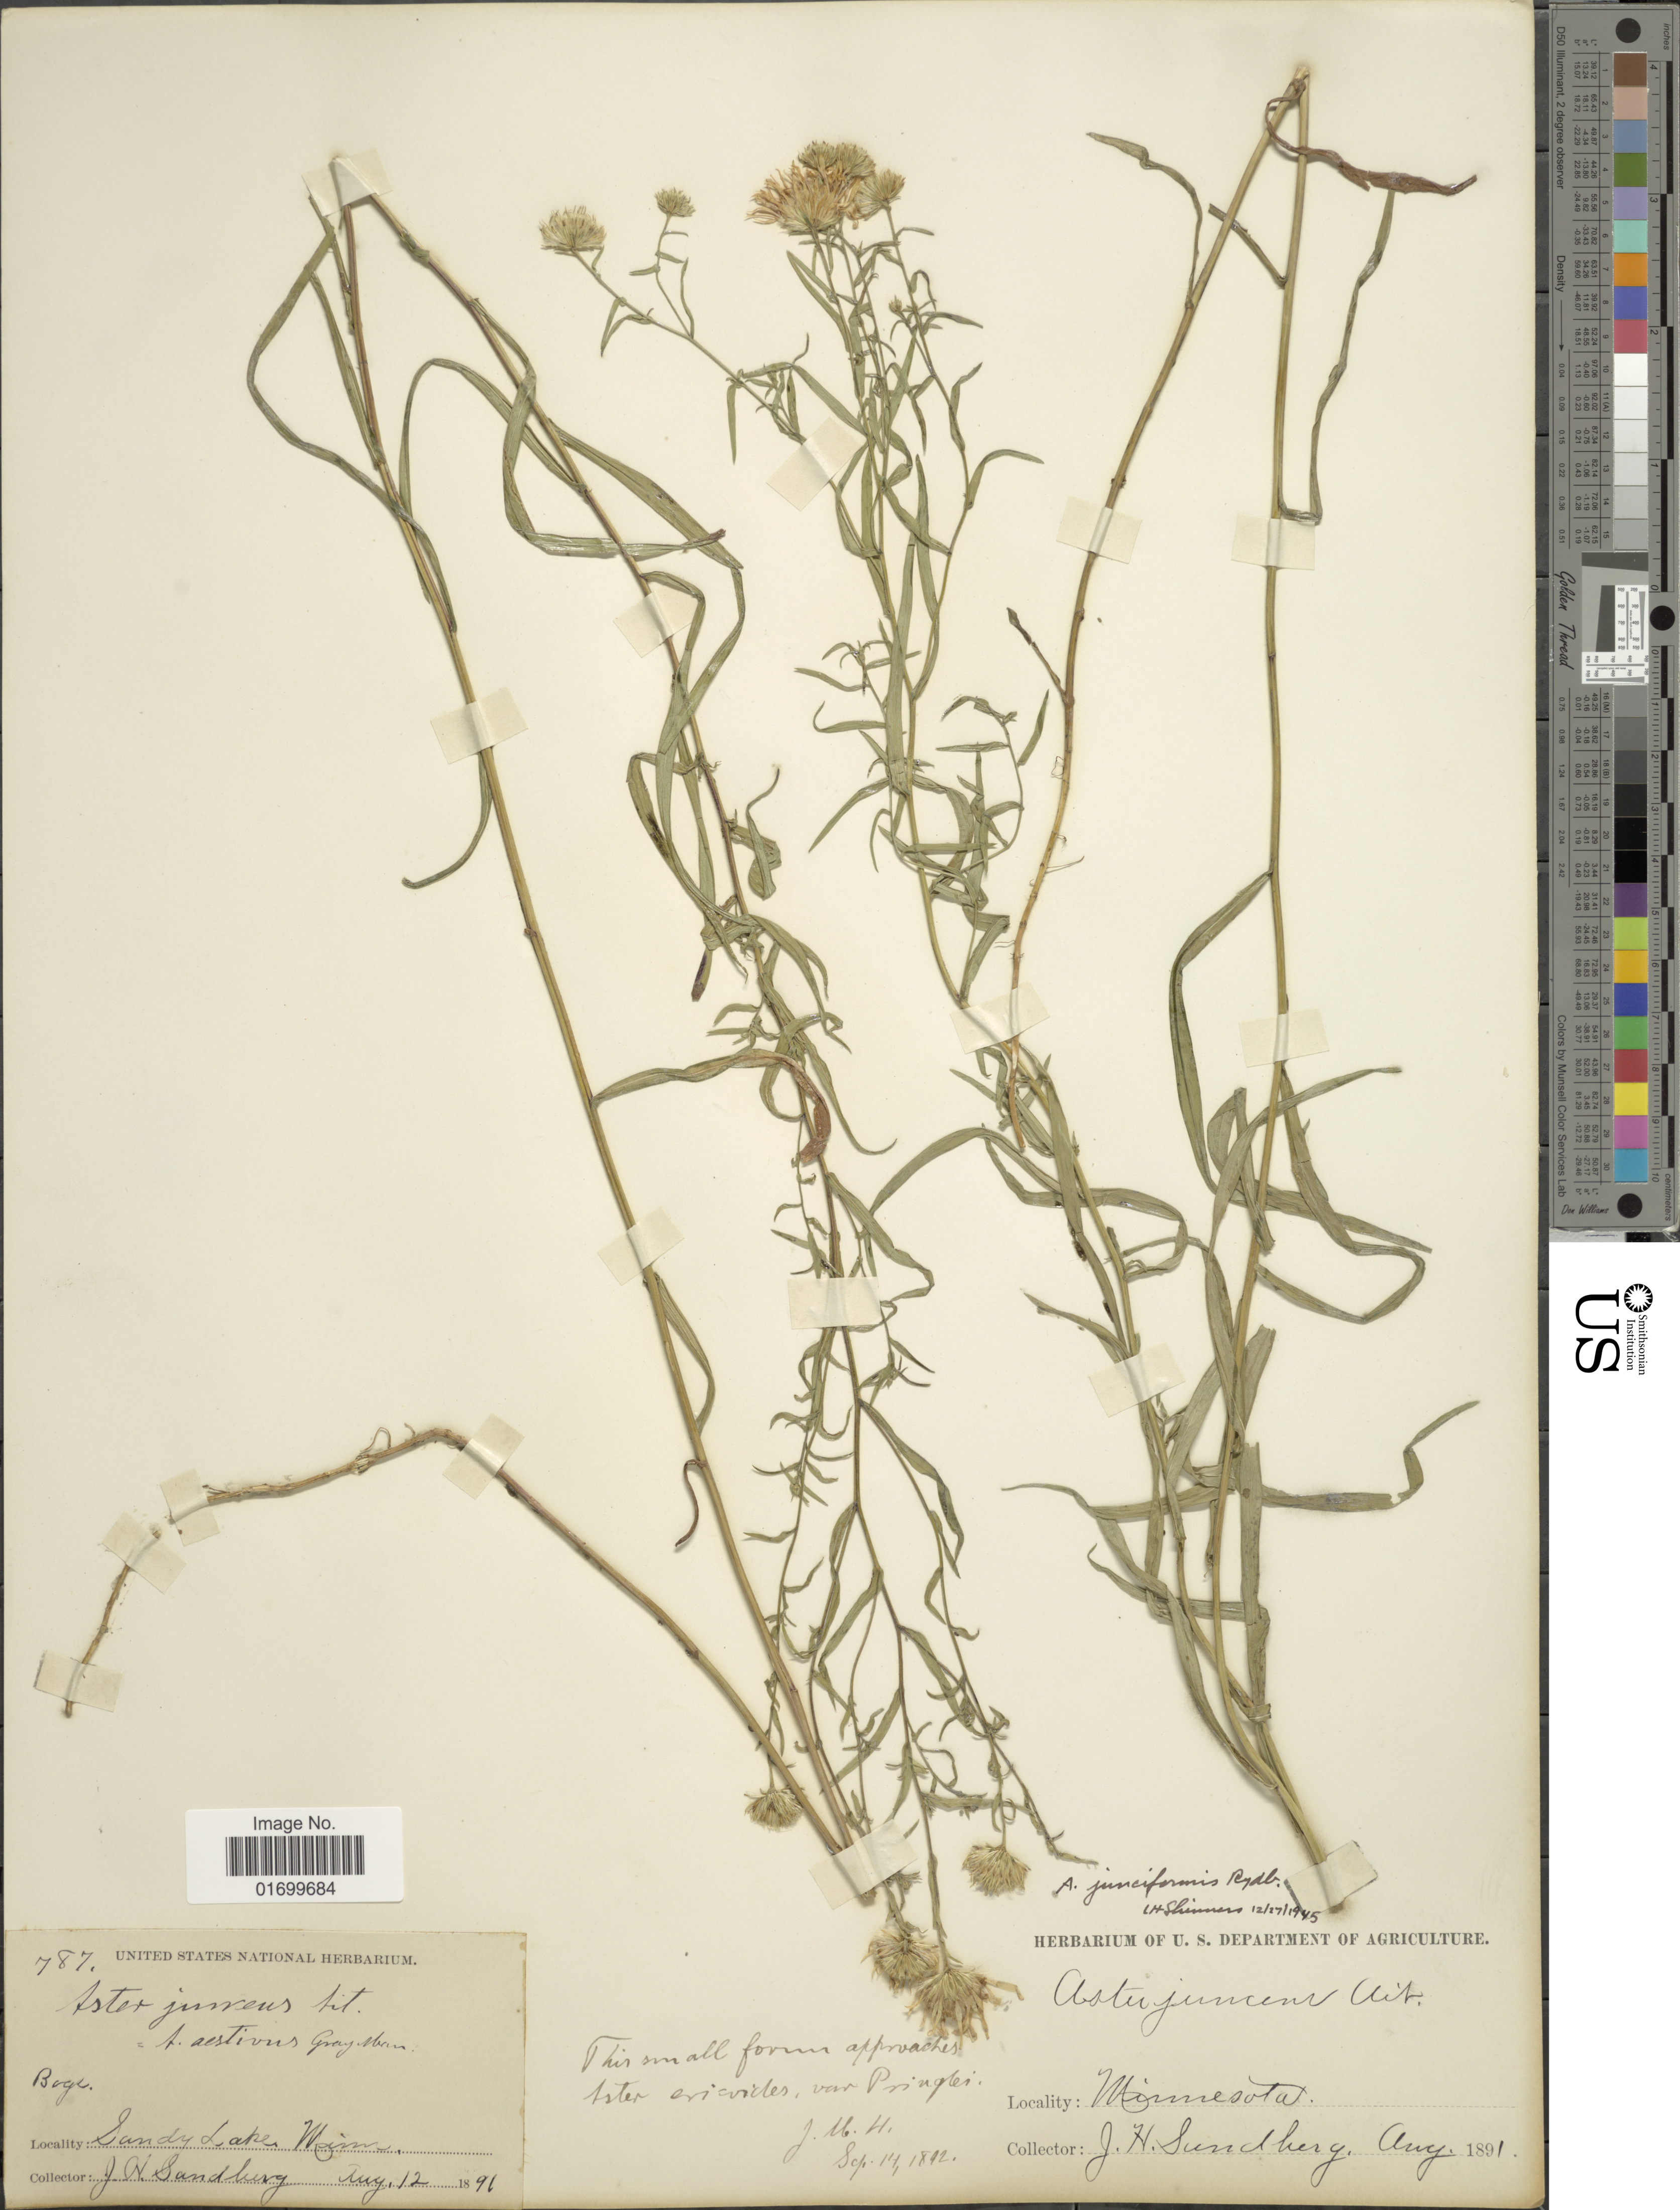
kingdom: Plantae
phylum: Tracheophyta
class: Magnoliopsida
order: Asterales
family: Asteraceae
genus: Symphyotrichum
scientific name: Symphyotrichum boreale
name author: (Torr. & A. Gray) Á. Löve & D. Löve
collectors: J. H. Sandberg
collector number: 787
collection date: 1891-08-12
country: United States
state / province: Minnesota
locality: Sandy Lake.